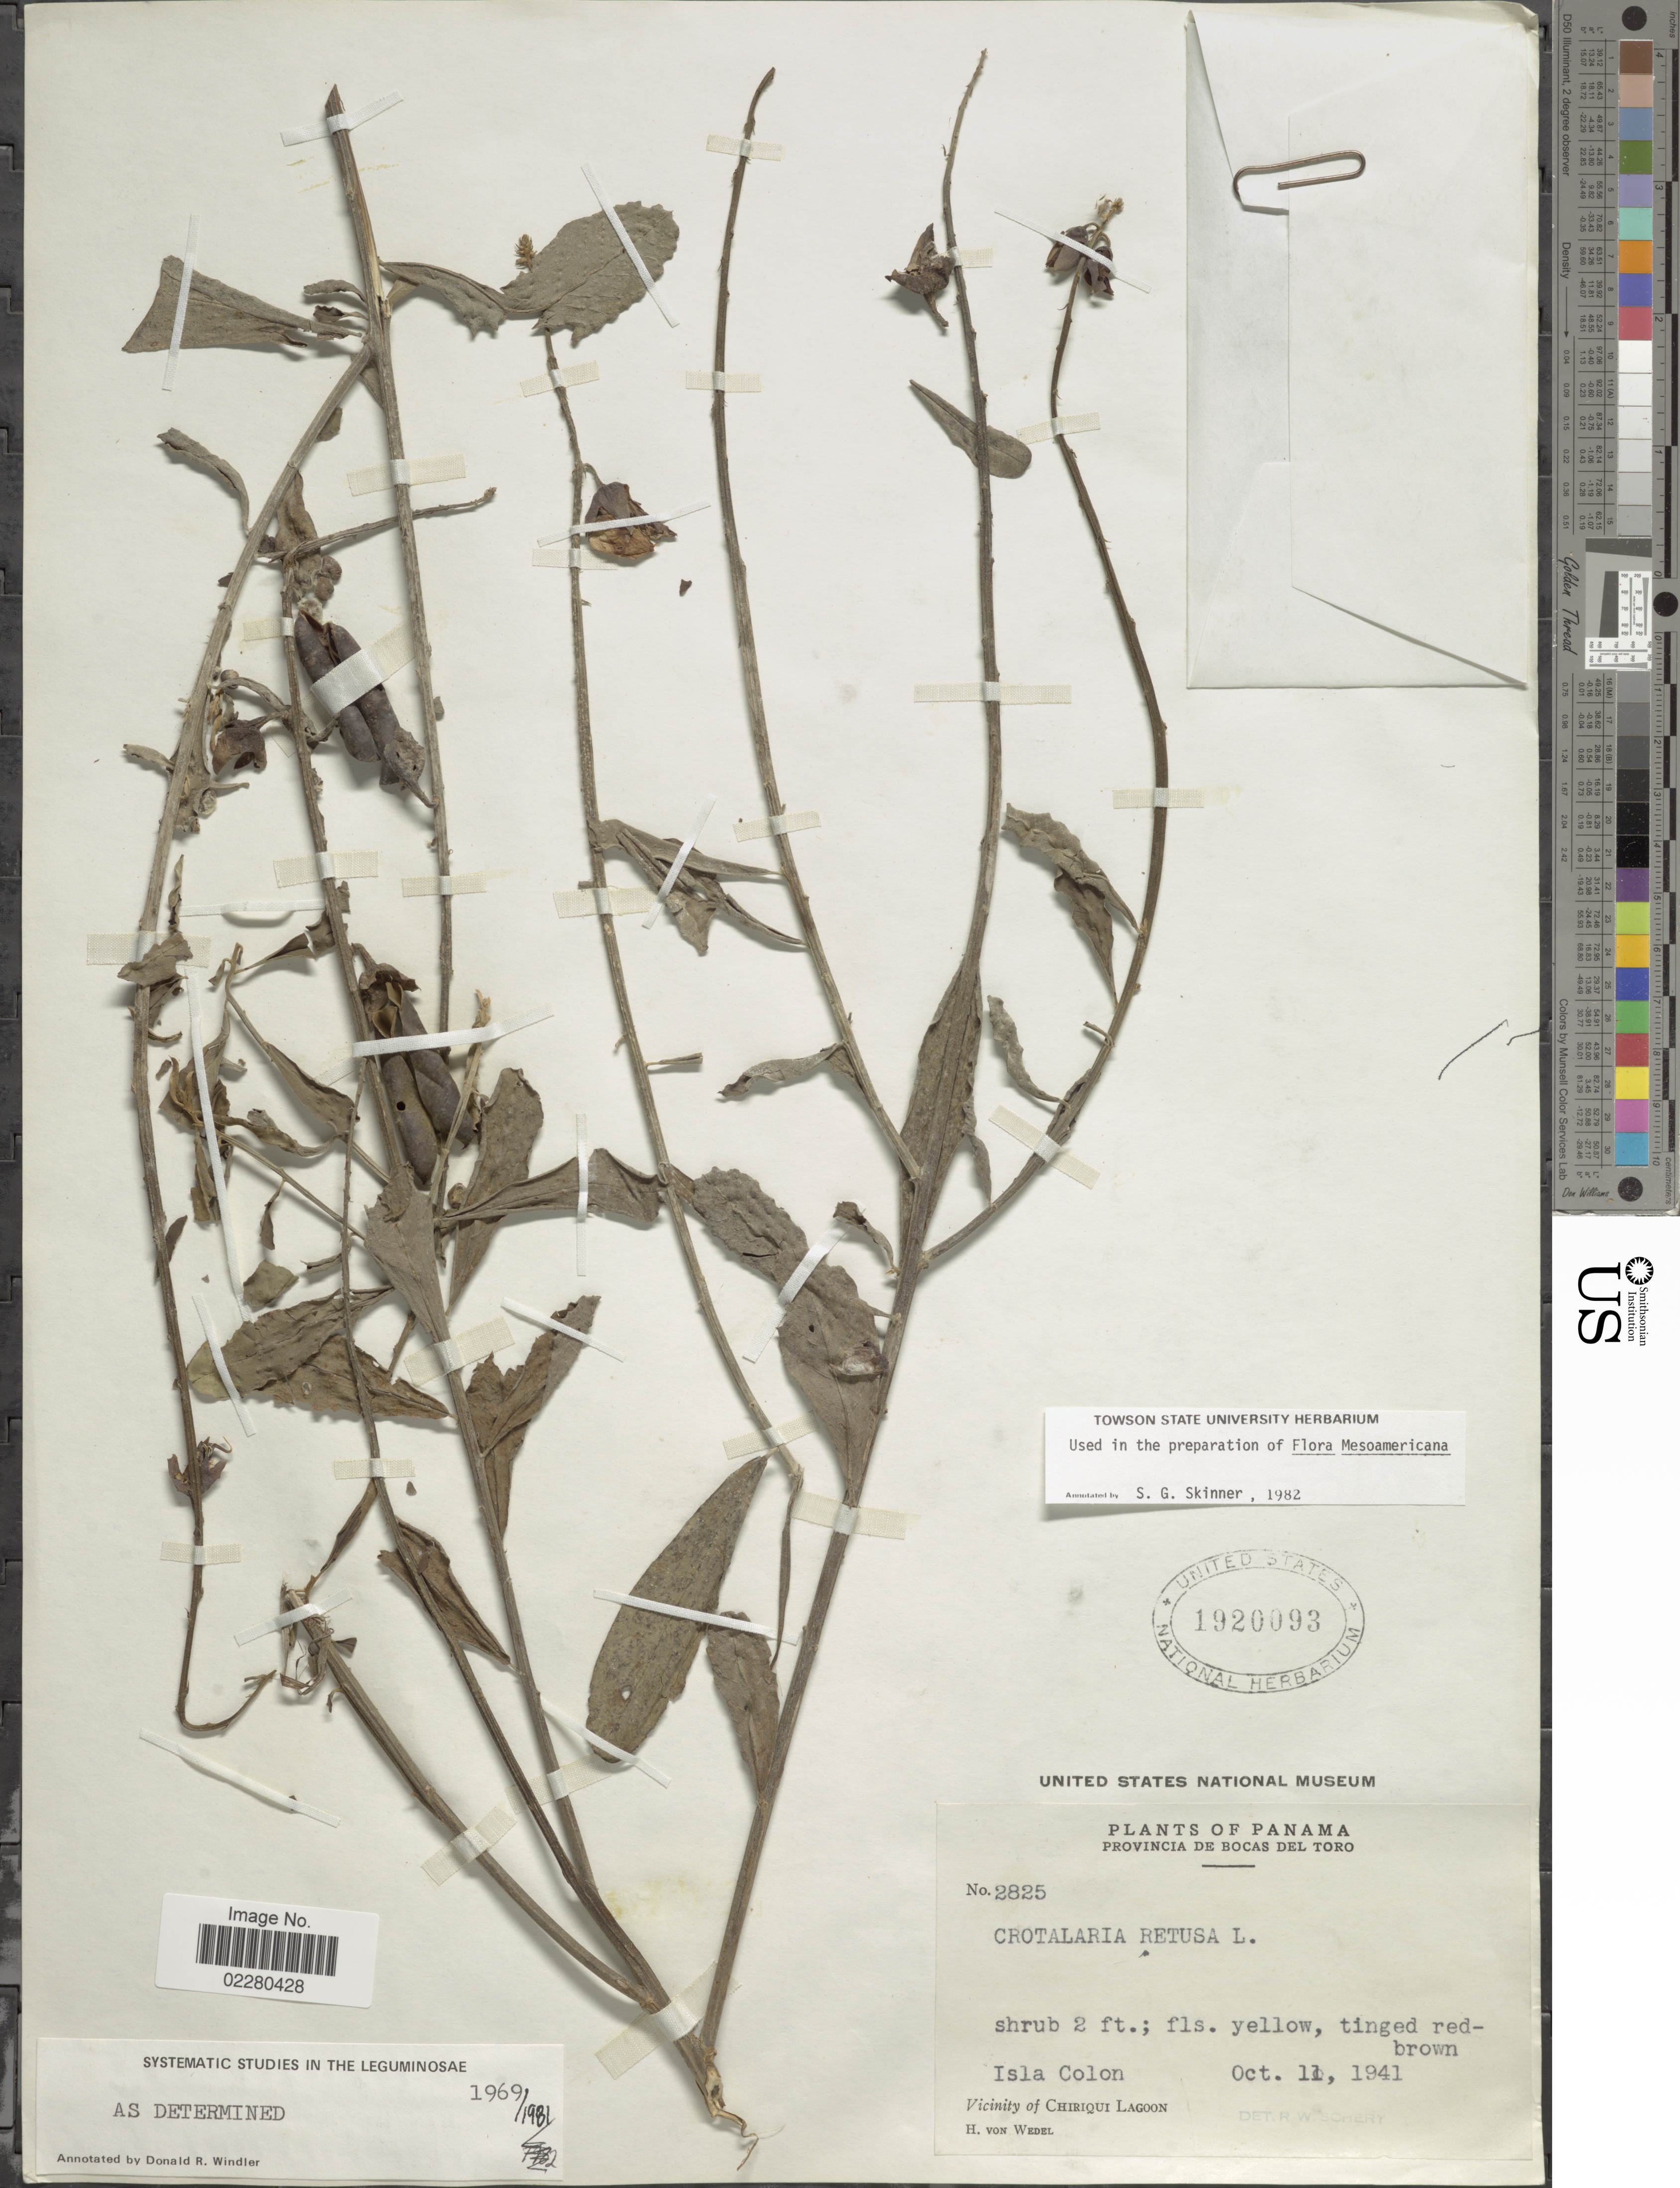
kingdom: Plantae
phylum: Tracheophyta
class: Magnoliopsida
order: Fabales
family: Fabaceae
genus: Crotalaria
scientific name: Crotalaria retusa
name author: L.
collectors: H. von Wedel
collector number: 2825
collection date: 1941-10-11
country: Panama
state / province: Bocas del Toro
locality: Provincia de Bocas del Toro. Isla Colon. Vicinity of Chiriqui Lagoon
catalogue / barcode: US 1920093